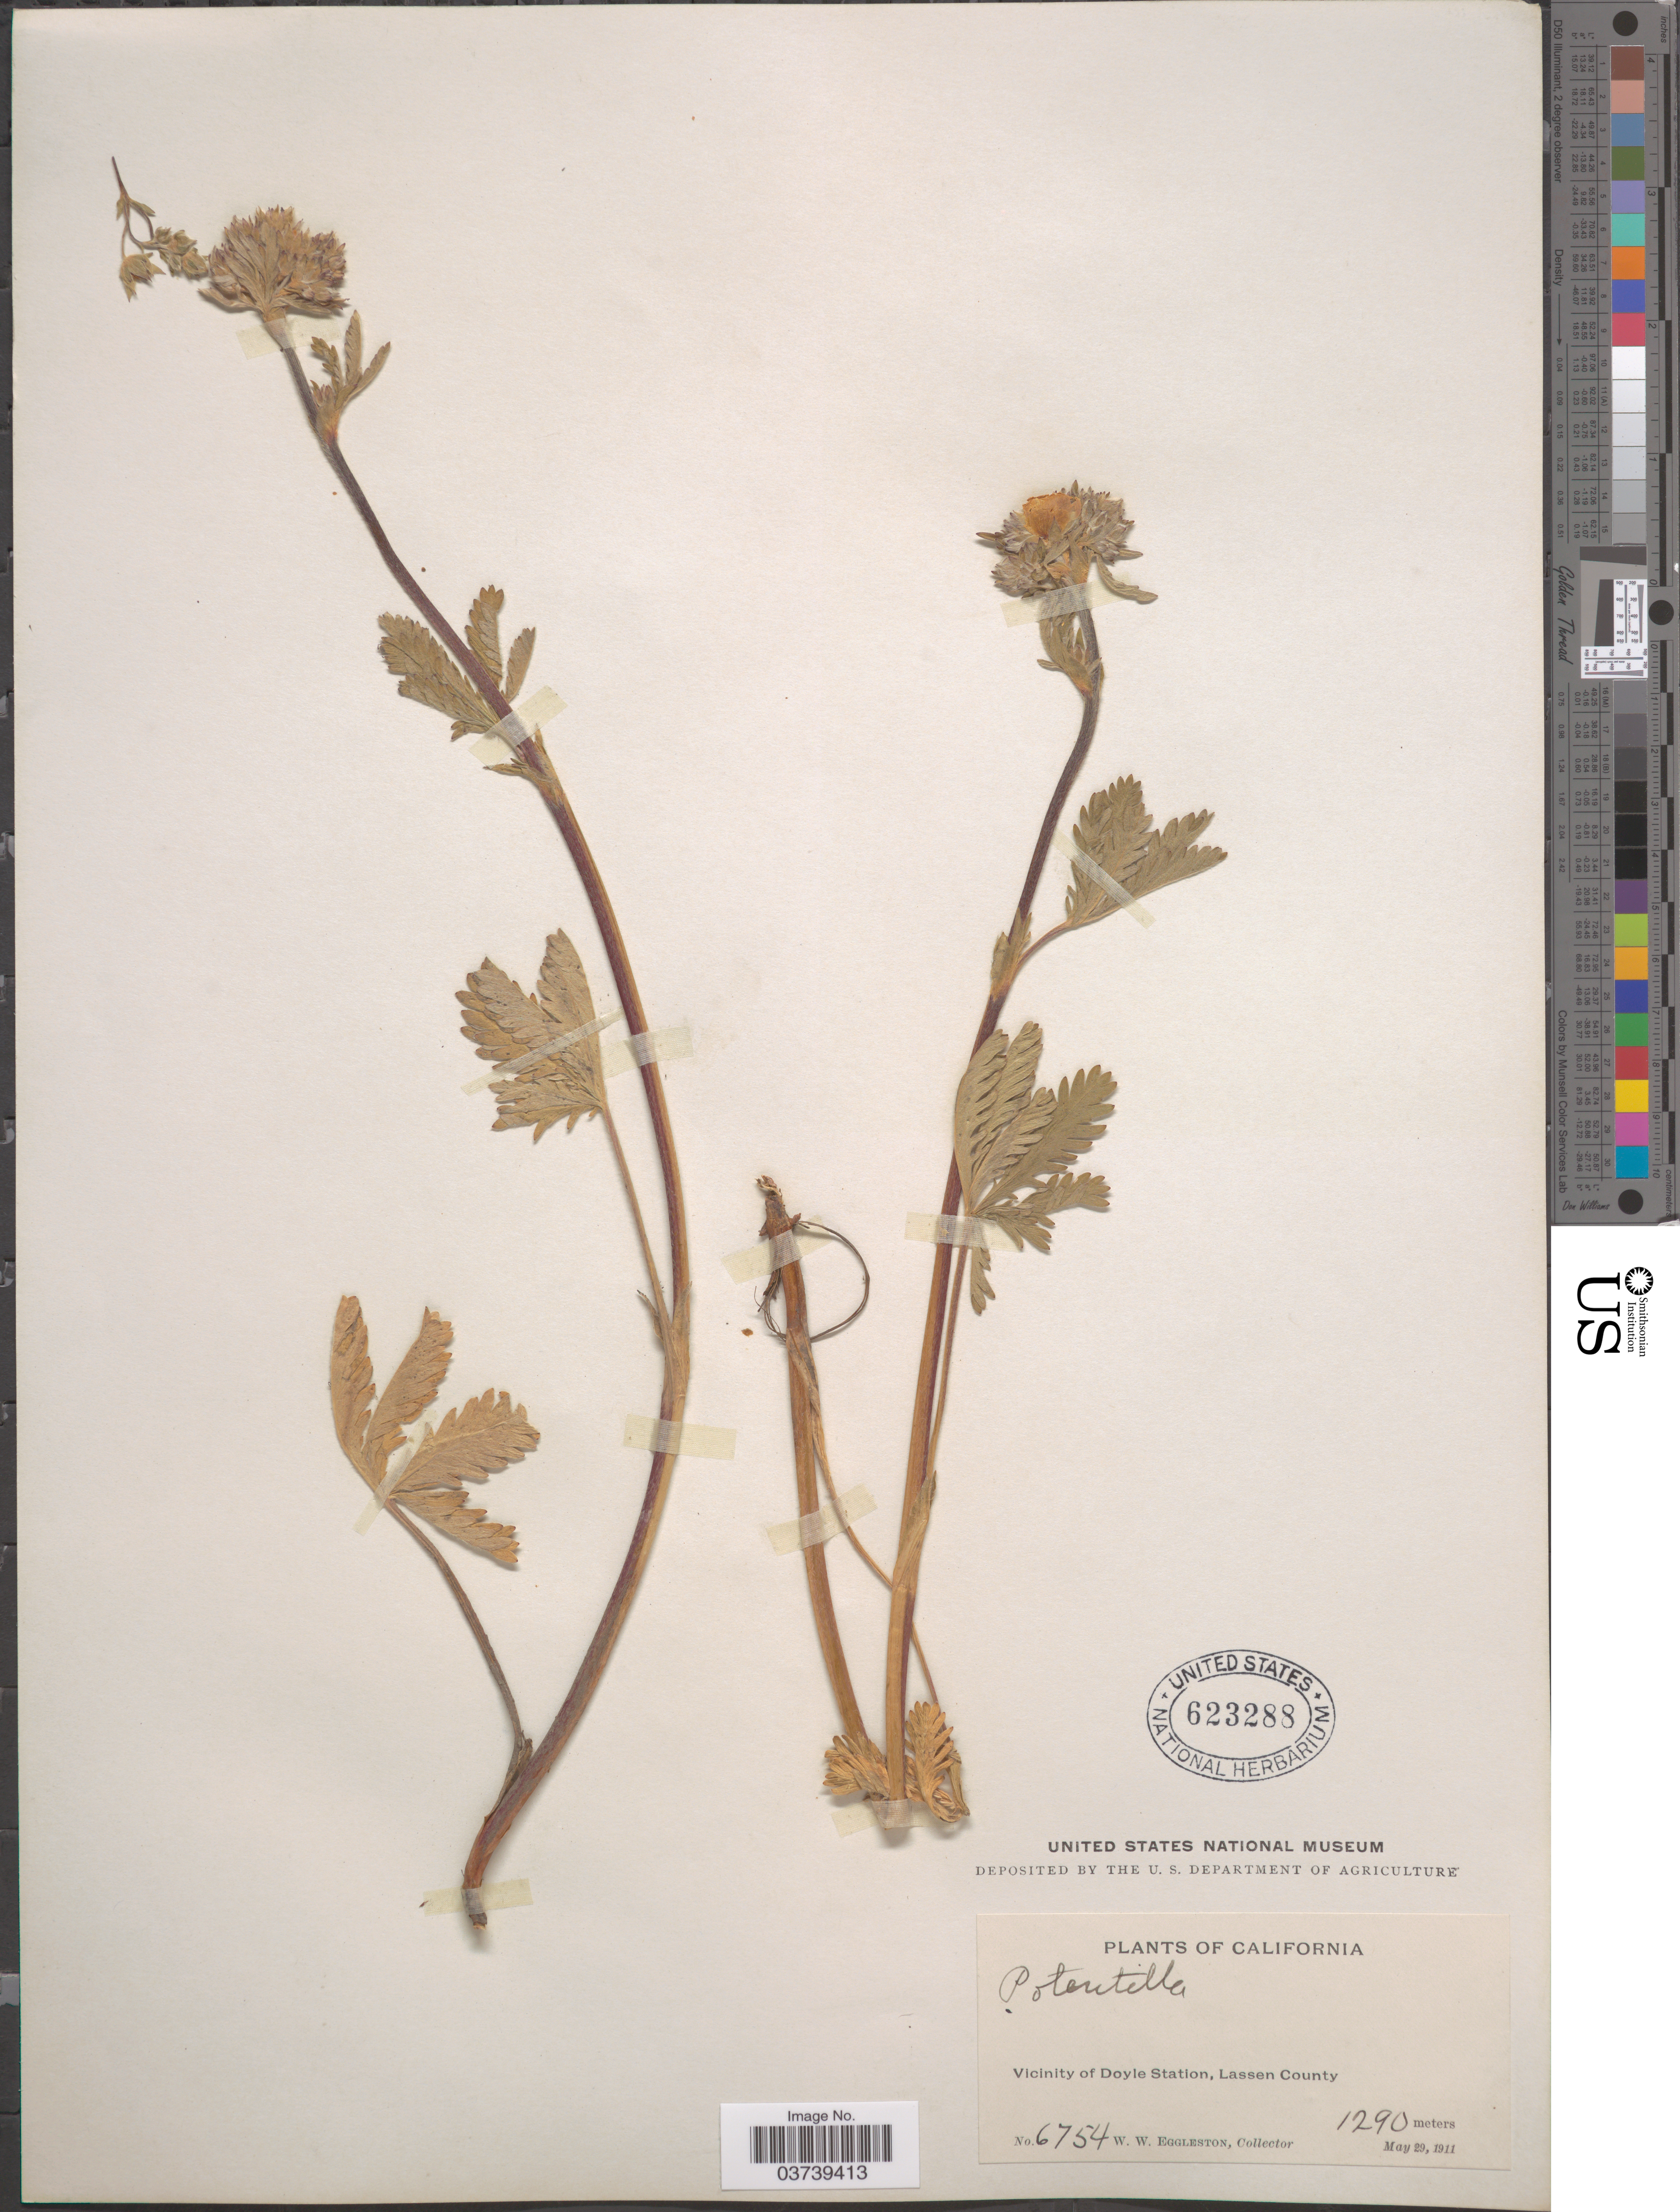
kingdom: Plantae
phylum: Tracheophyta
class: Magnoliopsida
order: Rosales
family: Rosaceae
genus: Potentilla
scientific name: Potentilla sp.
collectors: W. W. Eggleston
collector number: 6754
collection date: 1911-05-29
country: United States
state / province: California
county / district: Lassen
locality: Vicinity of Doyle Station, Lassen County.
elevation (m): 1290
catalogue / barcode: US 623288